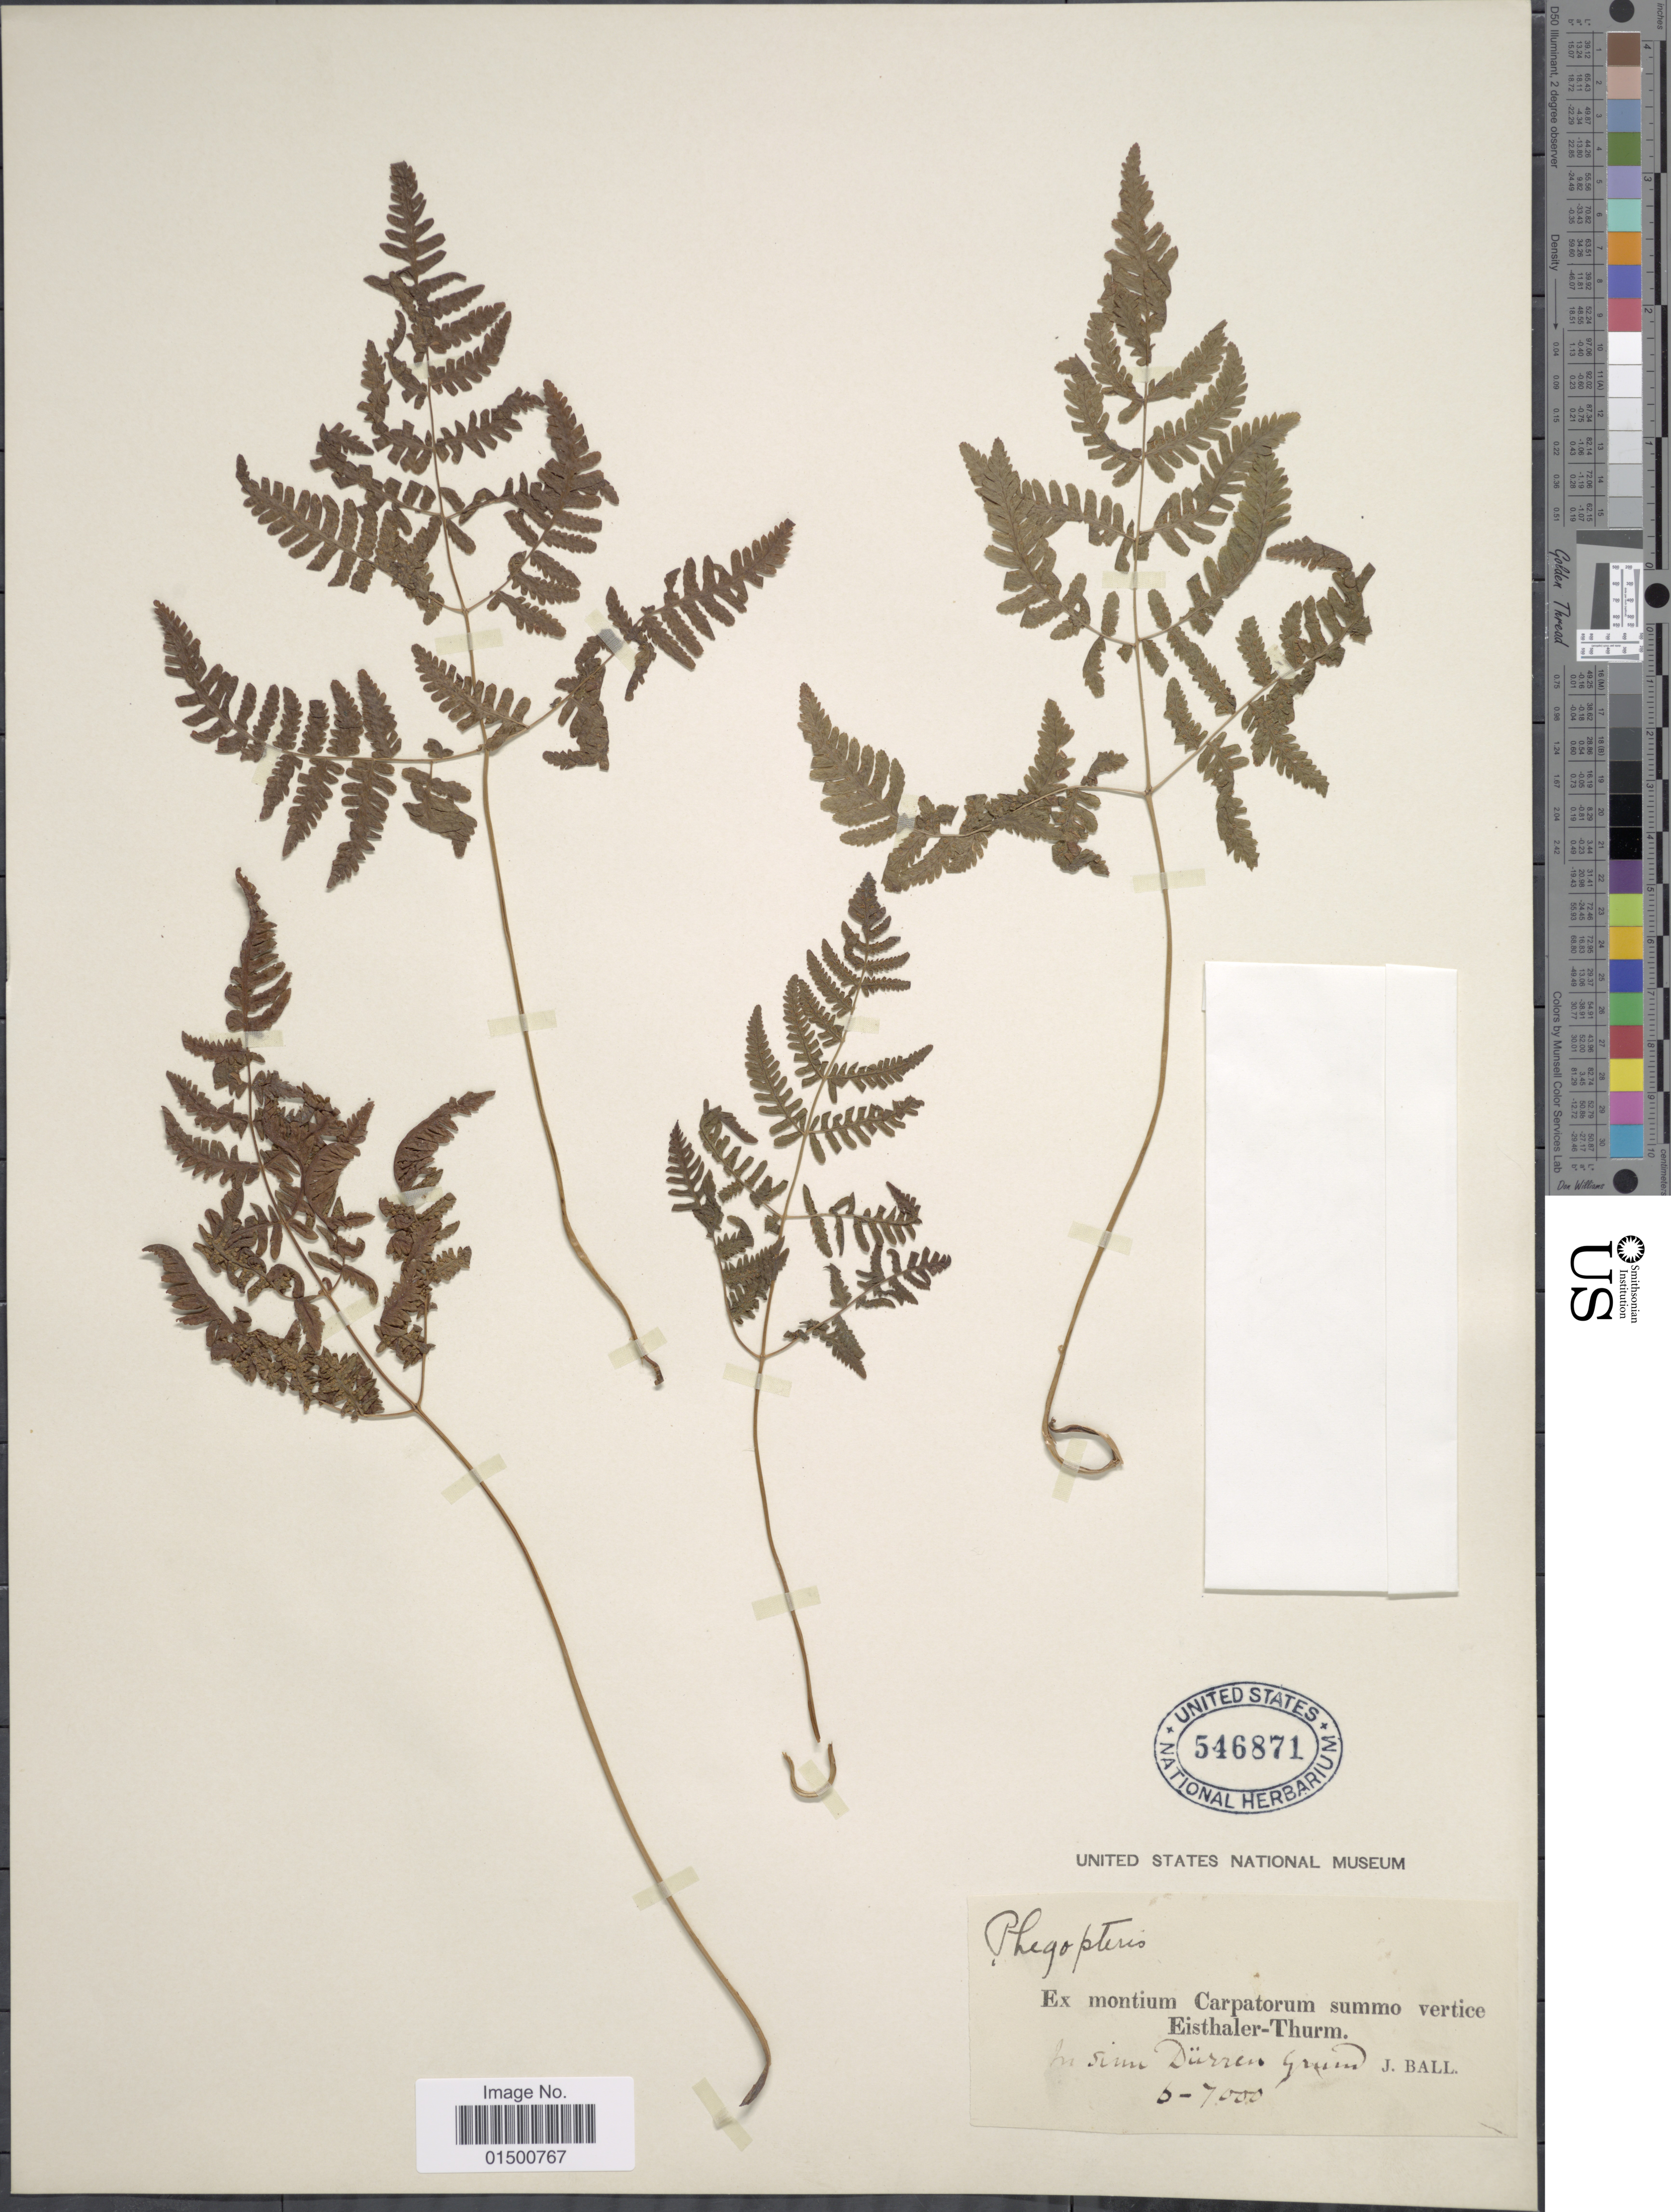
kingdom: Plantae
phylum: Tracheophyta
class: Polypodiopsida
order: Polypodiales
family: Cystopteridaceae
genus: Gymnocarpium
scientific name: Gymnocarpium robertianum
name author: (Hoffm.) Newman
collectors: J. Ball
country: Austria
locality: Ex montium carpatorum summo vertice Eisthaler-thurm. In sinu Dürren grund.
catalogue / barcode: US 546871